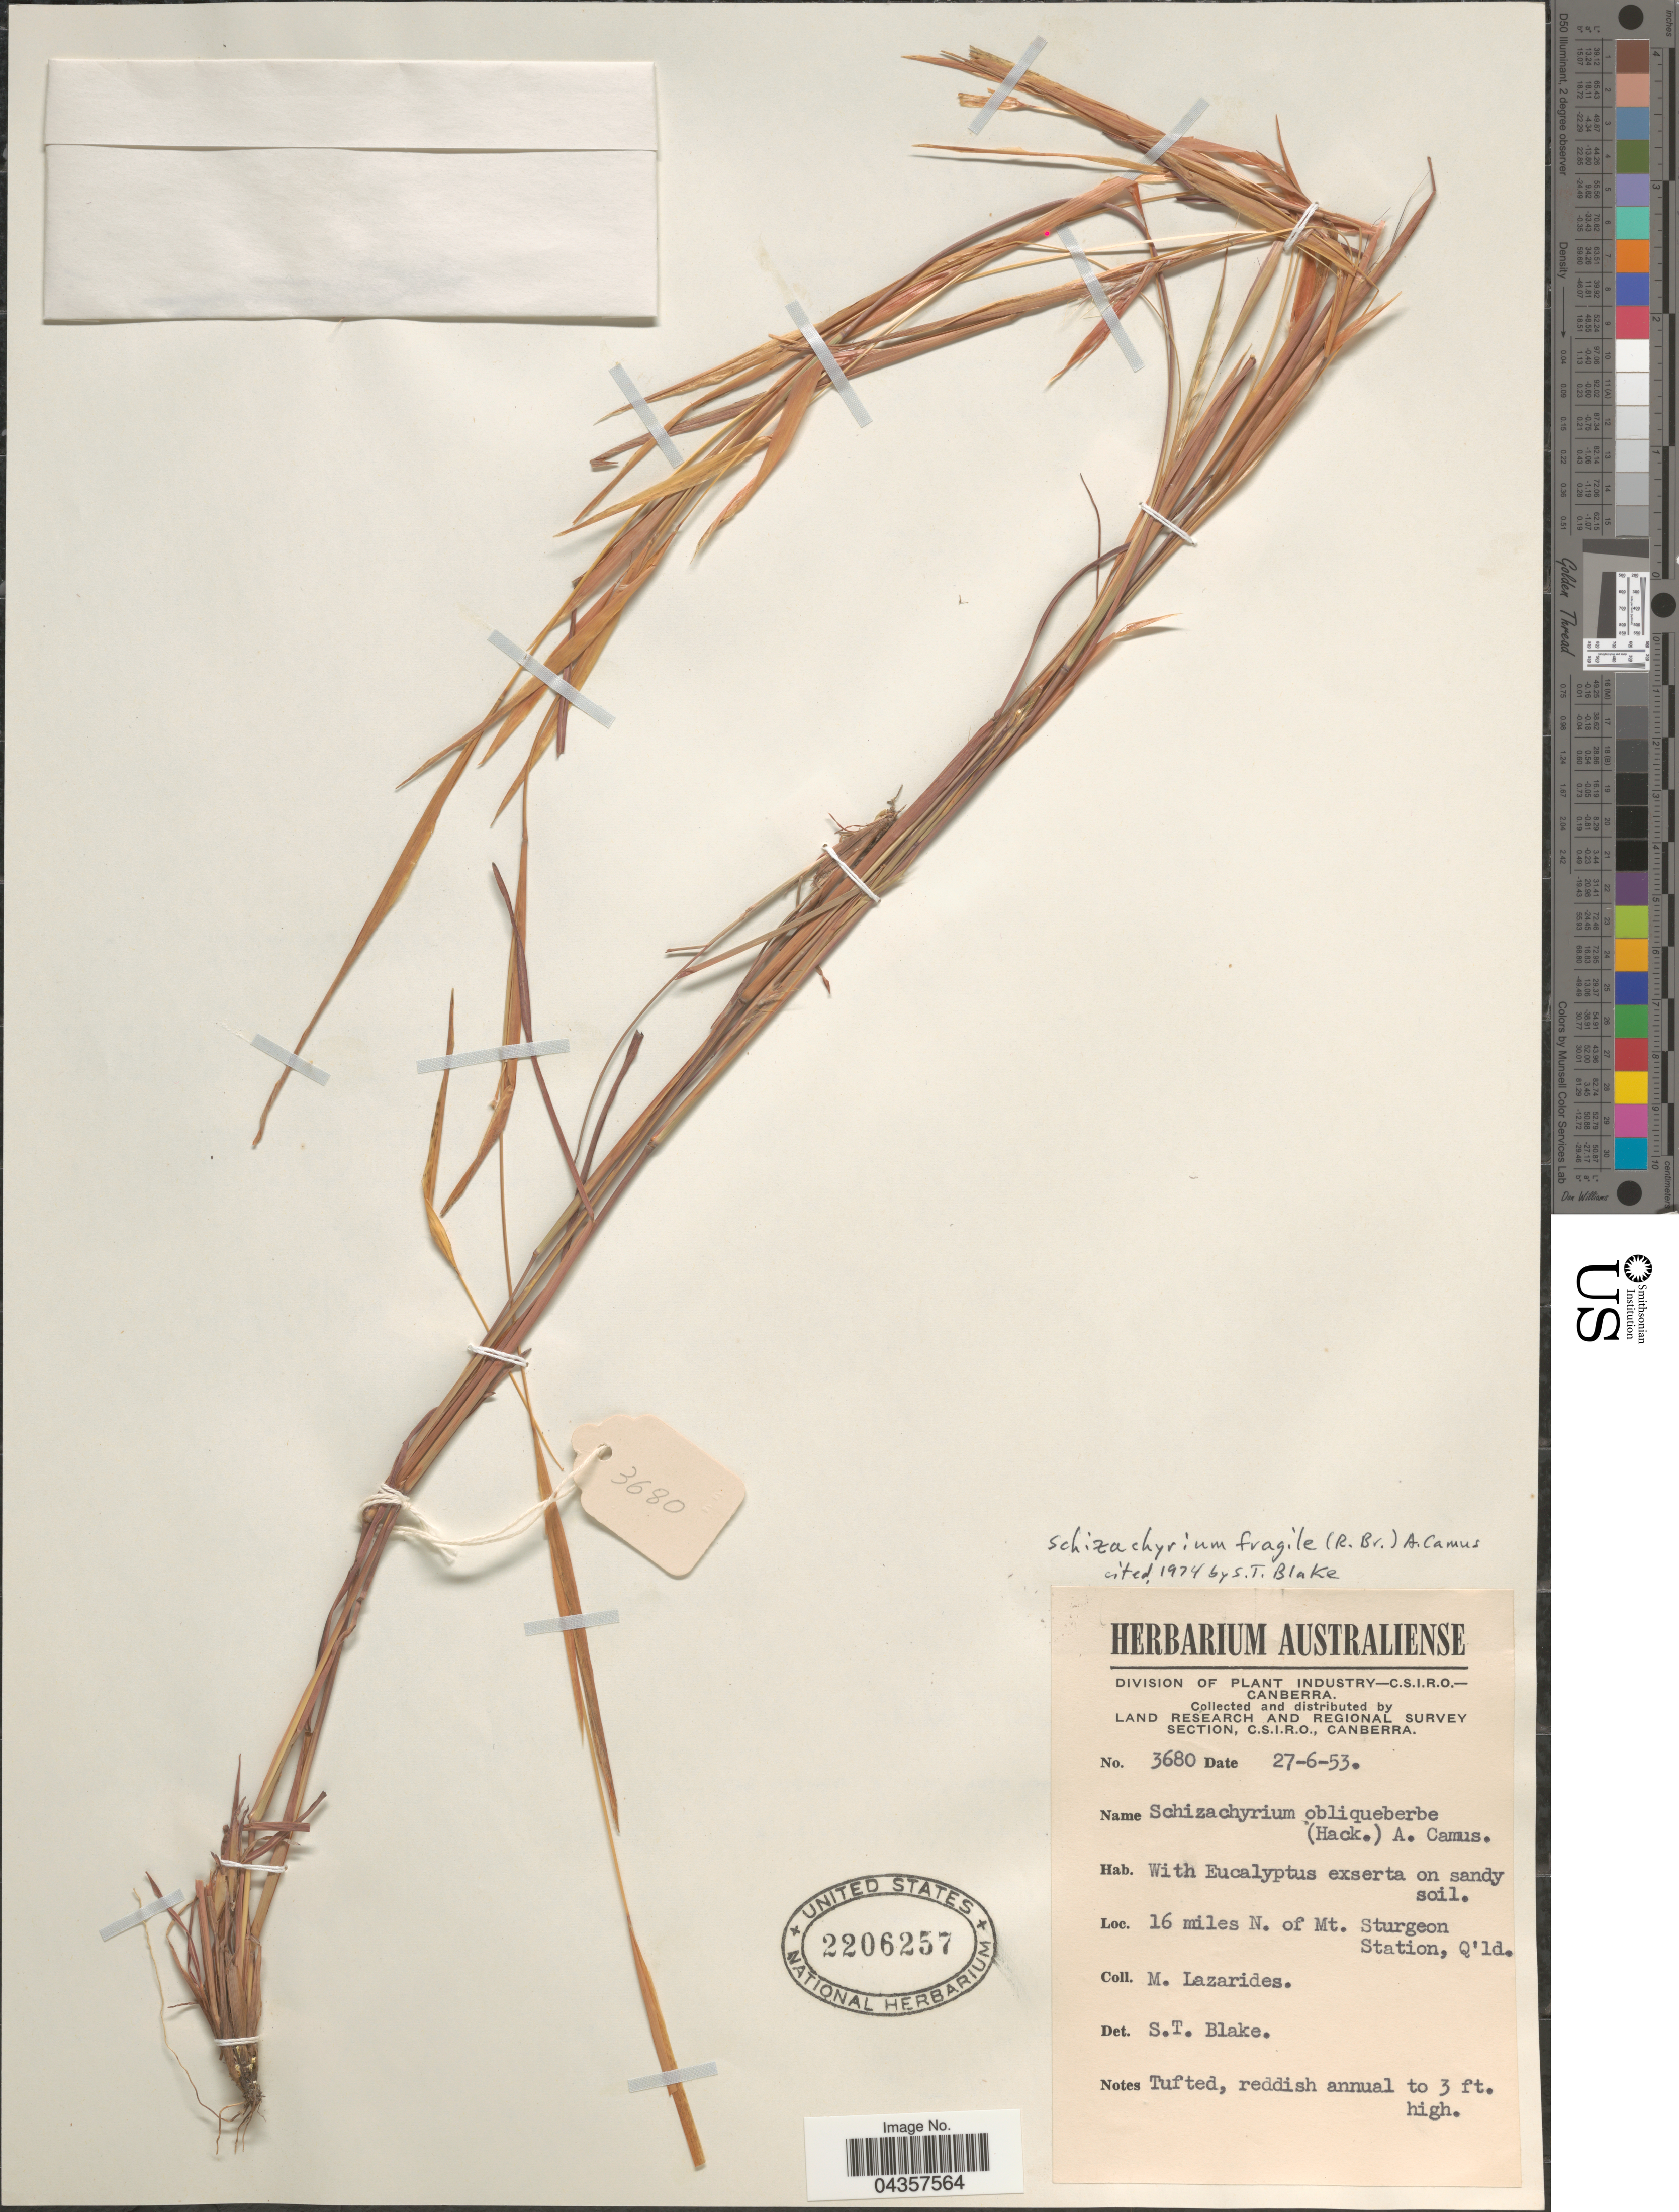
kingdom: Plantae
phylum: Tracheophyta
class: Liliopsida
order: Poales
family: Poaceae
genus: Schizachyrium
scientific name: Schizachyrium fragile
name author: (R. Br.) A. Camus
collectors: M. Lazarides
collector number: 3680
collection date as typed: Transcribed d/m/y: 27/6/53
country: Australia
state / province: Queensland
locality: Land Research and Regional Survey Section. 16 miles N. of Mt. Sturgeon Station.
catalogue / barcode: US 2206257